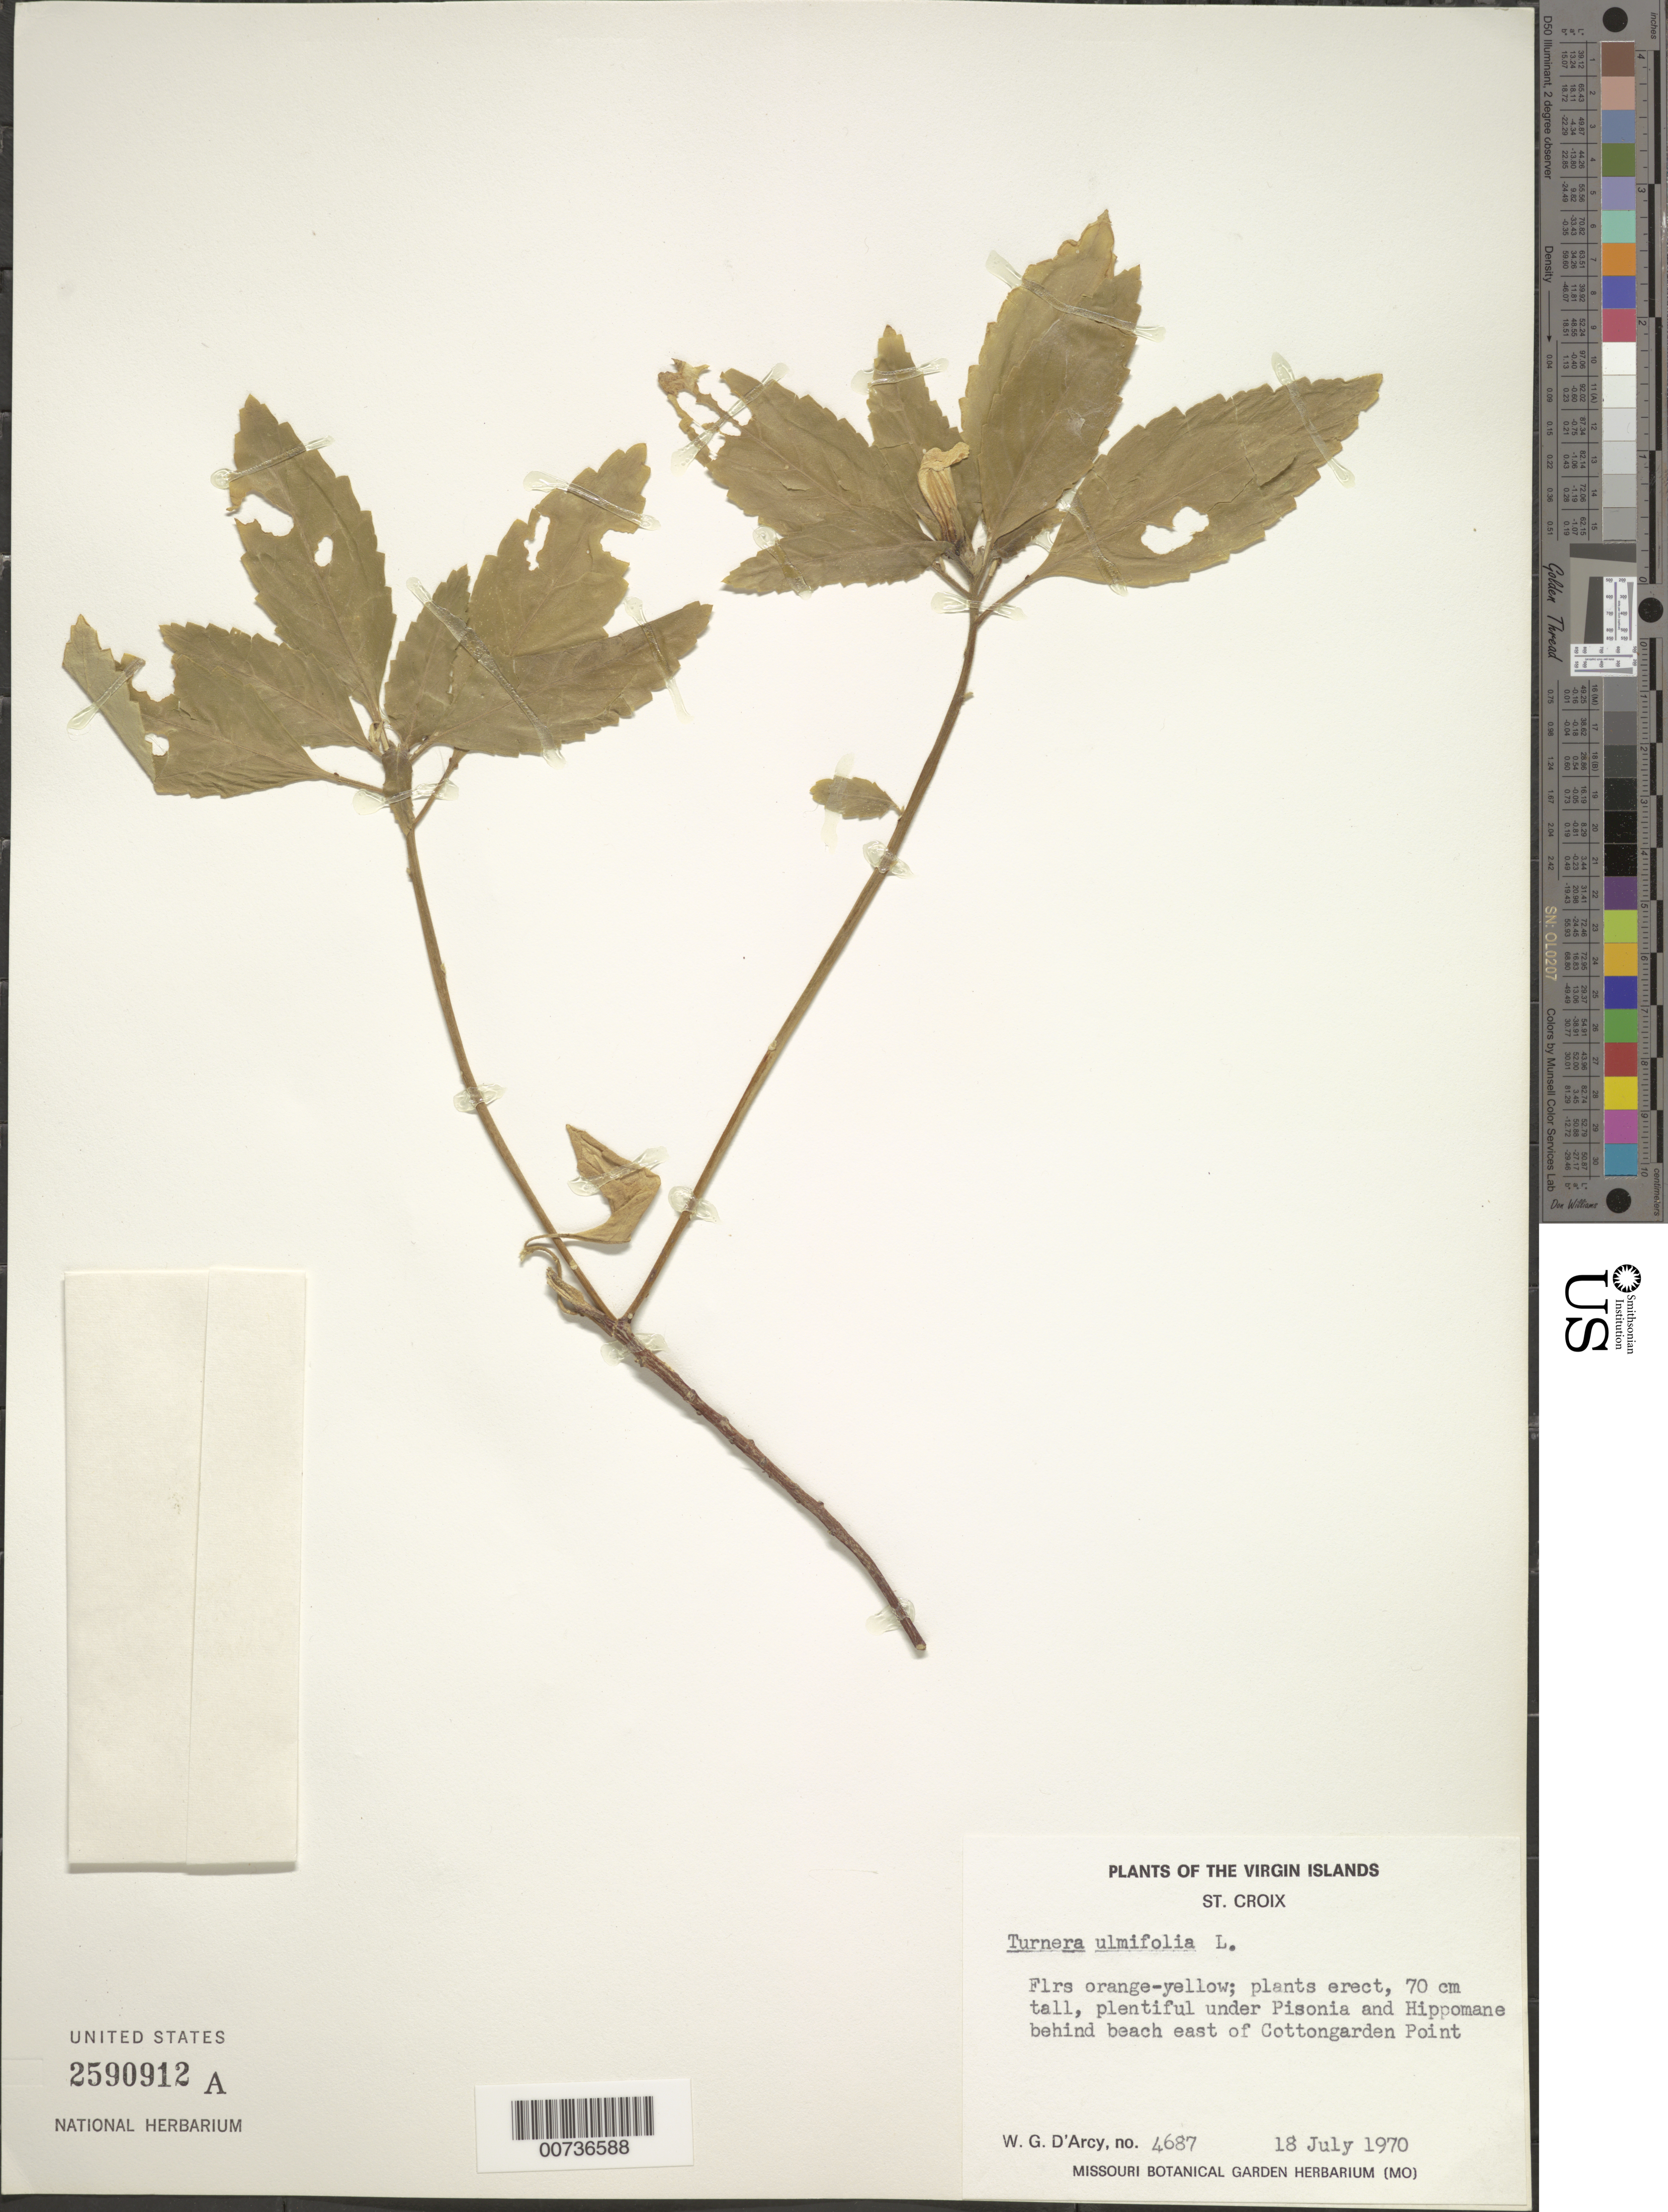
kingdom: Plantae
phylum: Tracheophyta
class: Magnoliopsida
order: Malpighiales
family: Turneraceae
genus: Turnera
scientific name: Turnera ulmifolia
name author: L.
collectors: W. G. D'Arcy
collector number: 4687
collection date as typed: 18 Jul 1970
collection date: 1970-07-18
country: U.S. Virgin Islands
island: St. Croix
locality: Behind beach east of Cottongarden Point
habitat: Plentiful under Pisonia and Hippomane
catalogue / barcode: US 2590912A